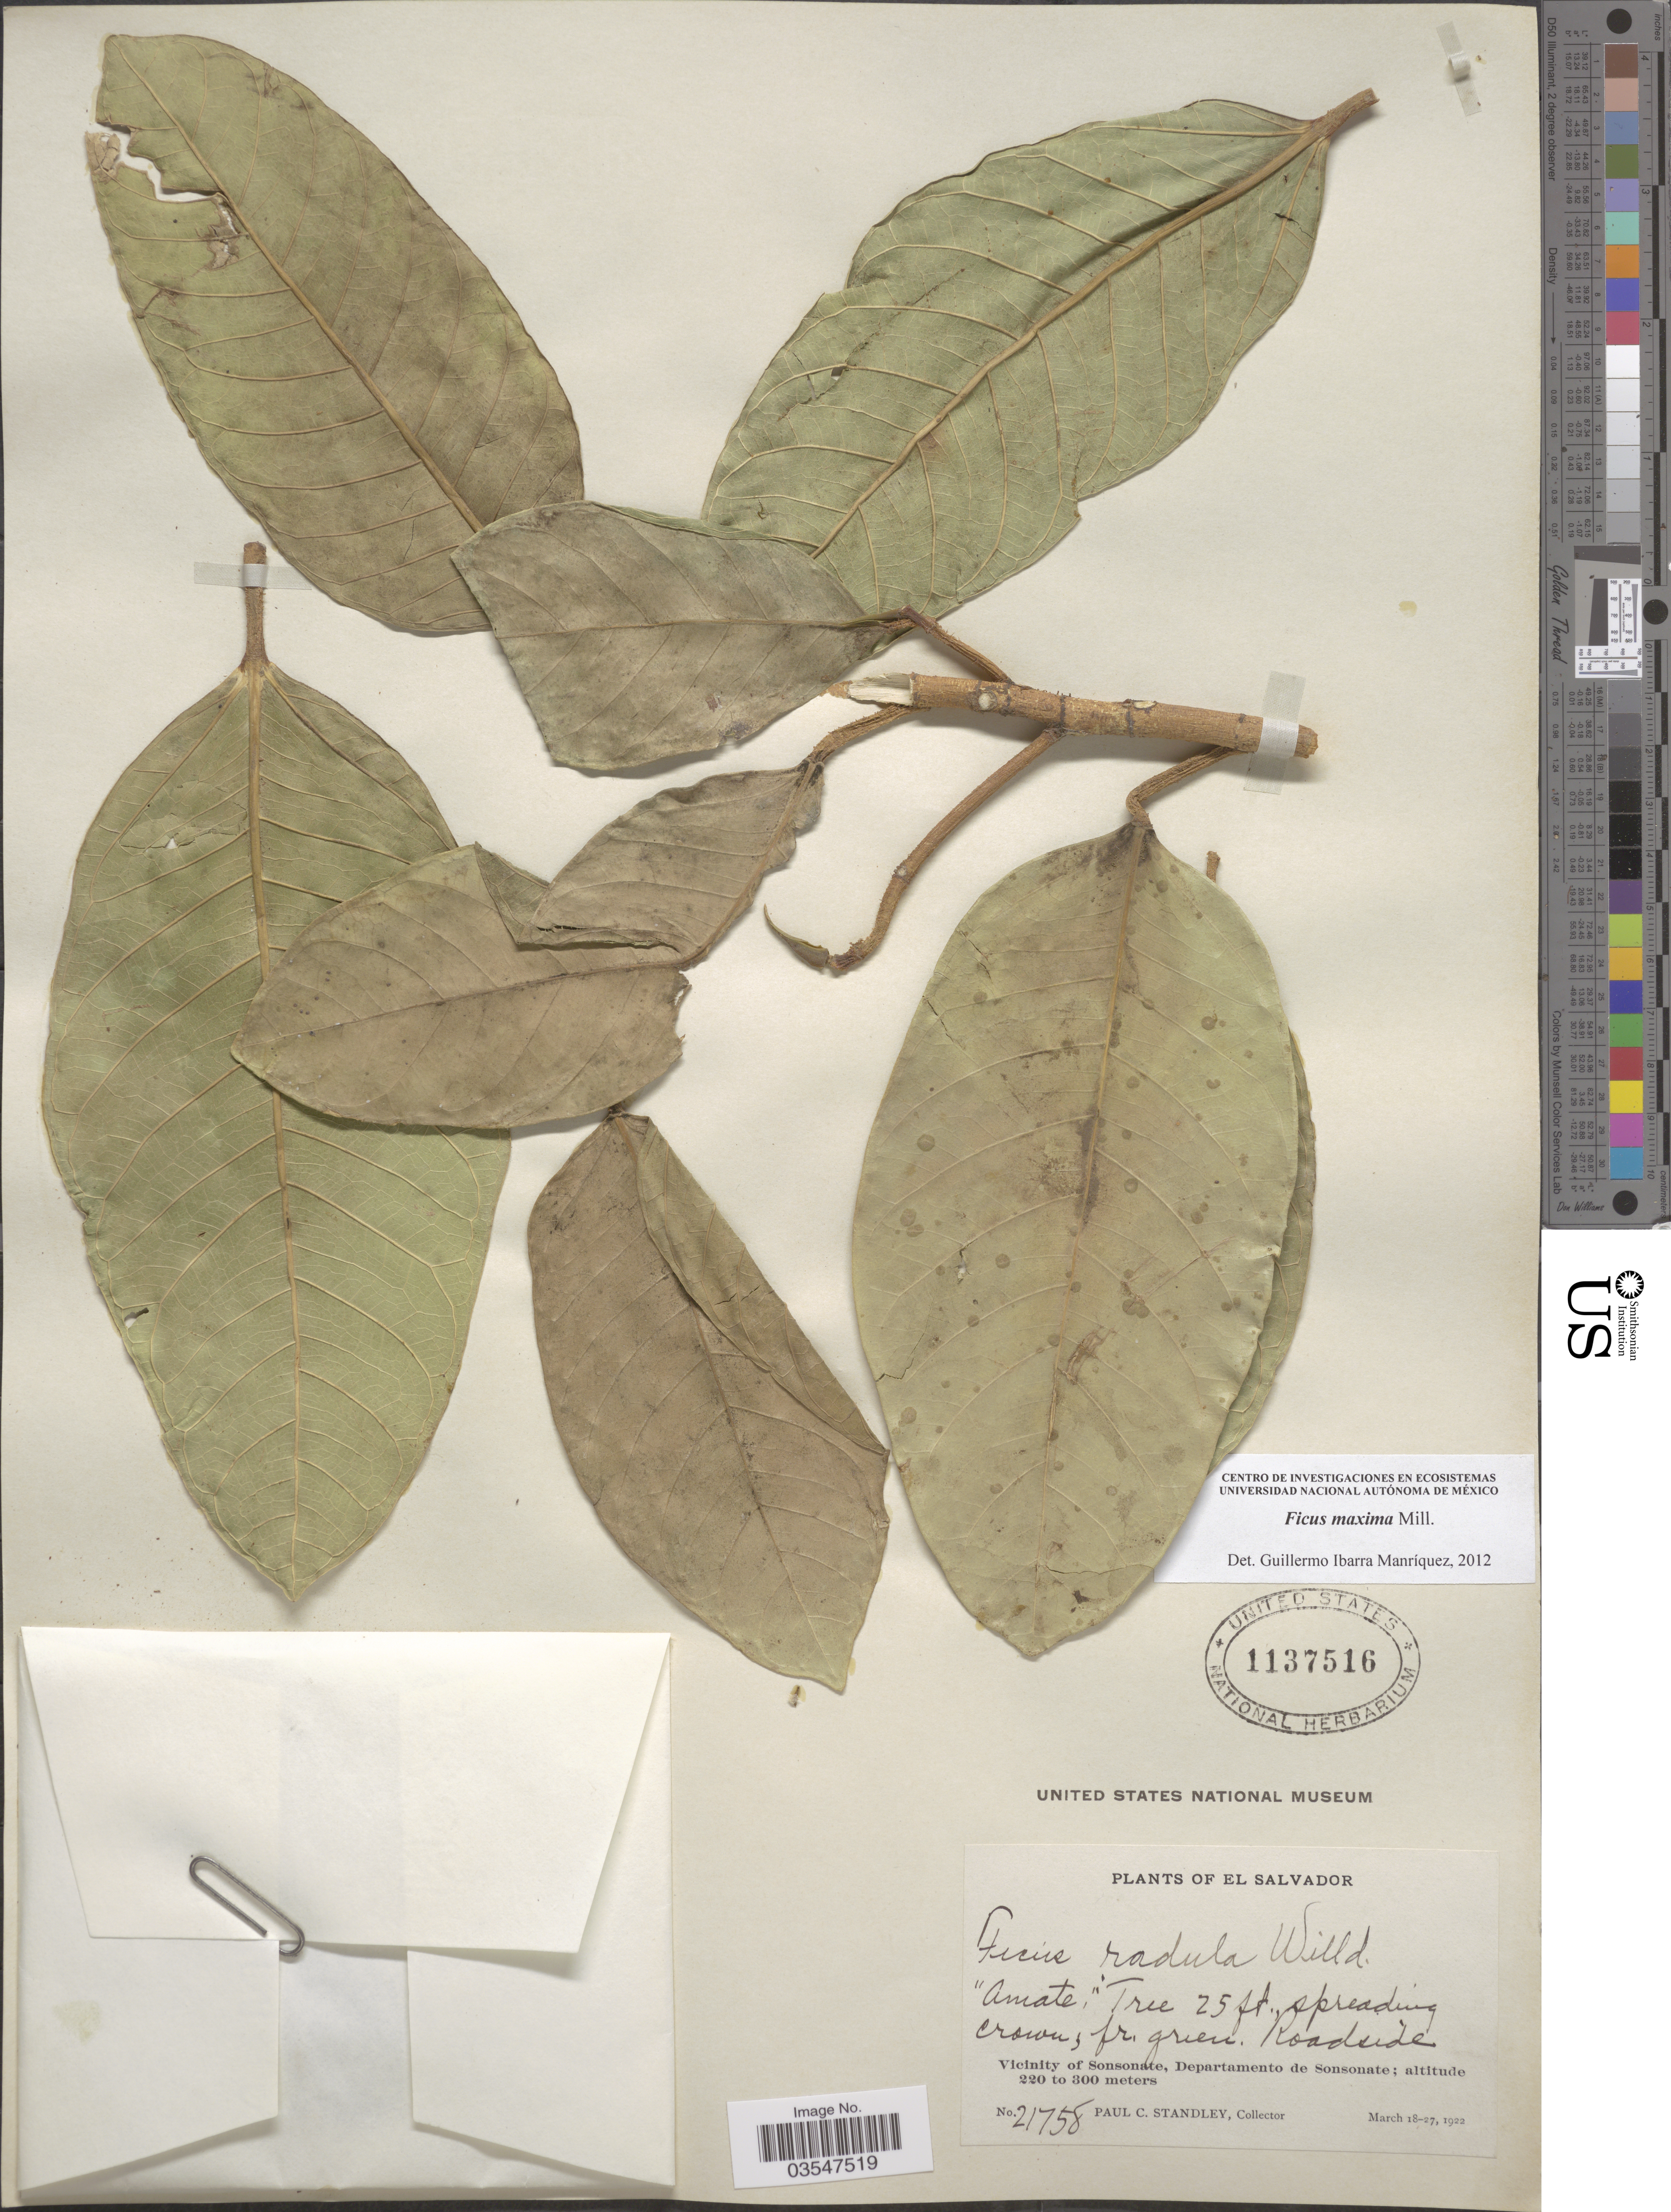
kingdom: Plantae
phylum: Tracheophyta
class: Magnoliopsida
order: Rosales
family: Moraceae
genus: Ficus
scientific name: Ficus maxima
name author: Mill.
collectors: P. C. Standley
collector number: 21758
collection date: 1922-03-18/1922-03-27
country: El Salvador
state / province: Sonsonate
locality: Roadside. Vicinity of Sonsonate, Departamento de Sonsonate.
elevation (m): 220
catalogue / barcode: US 1137516